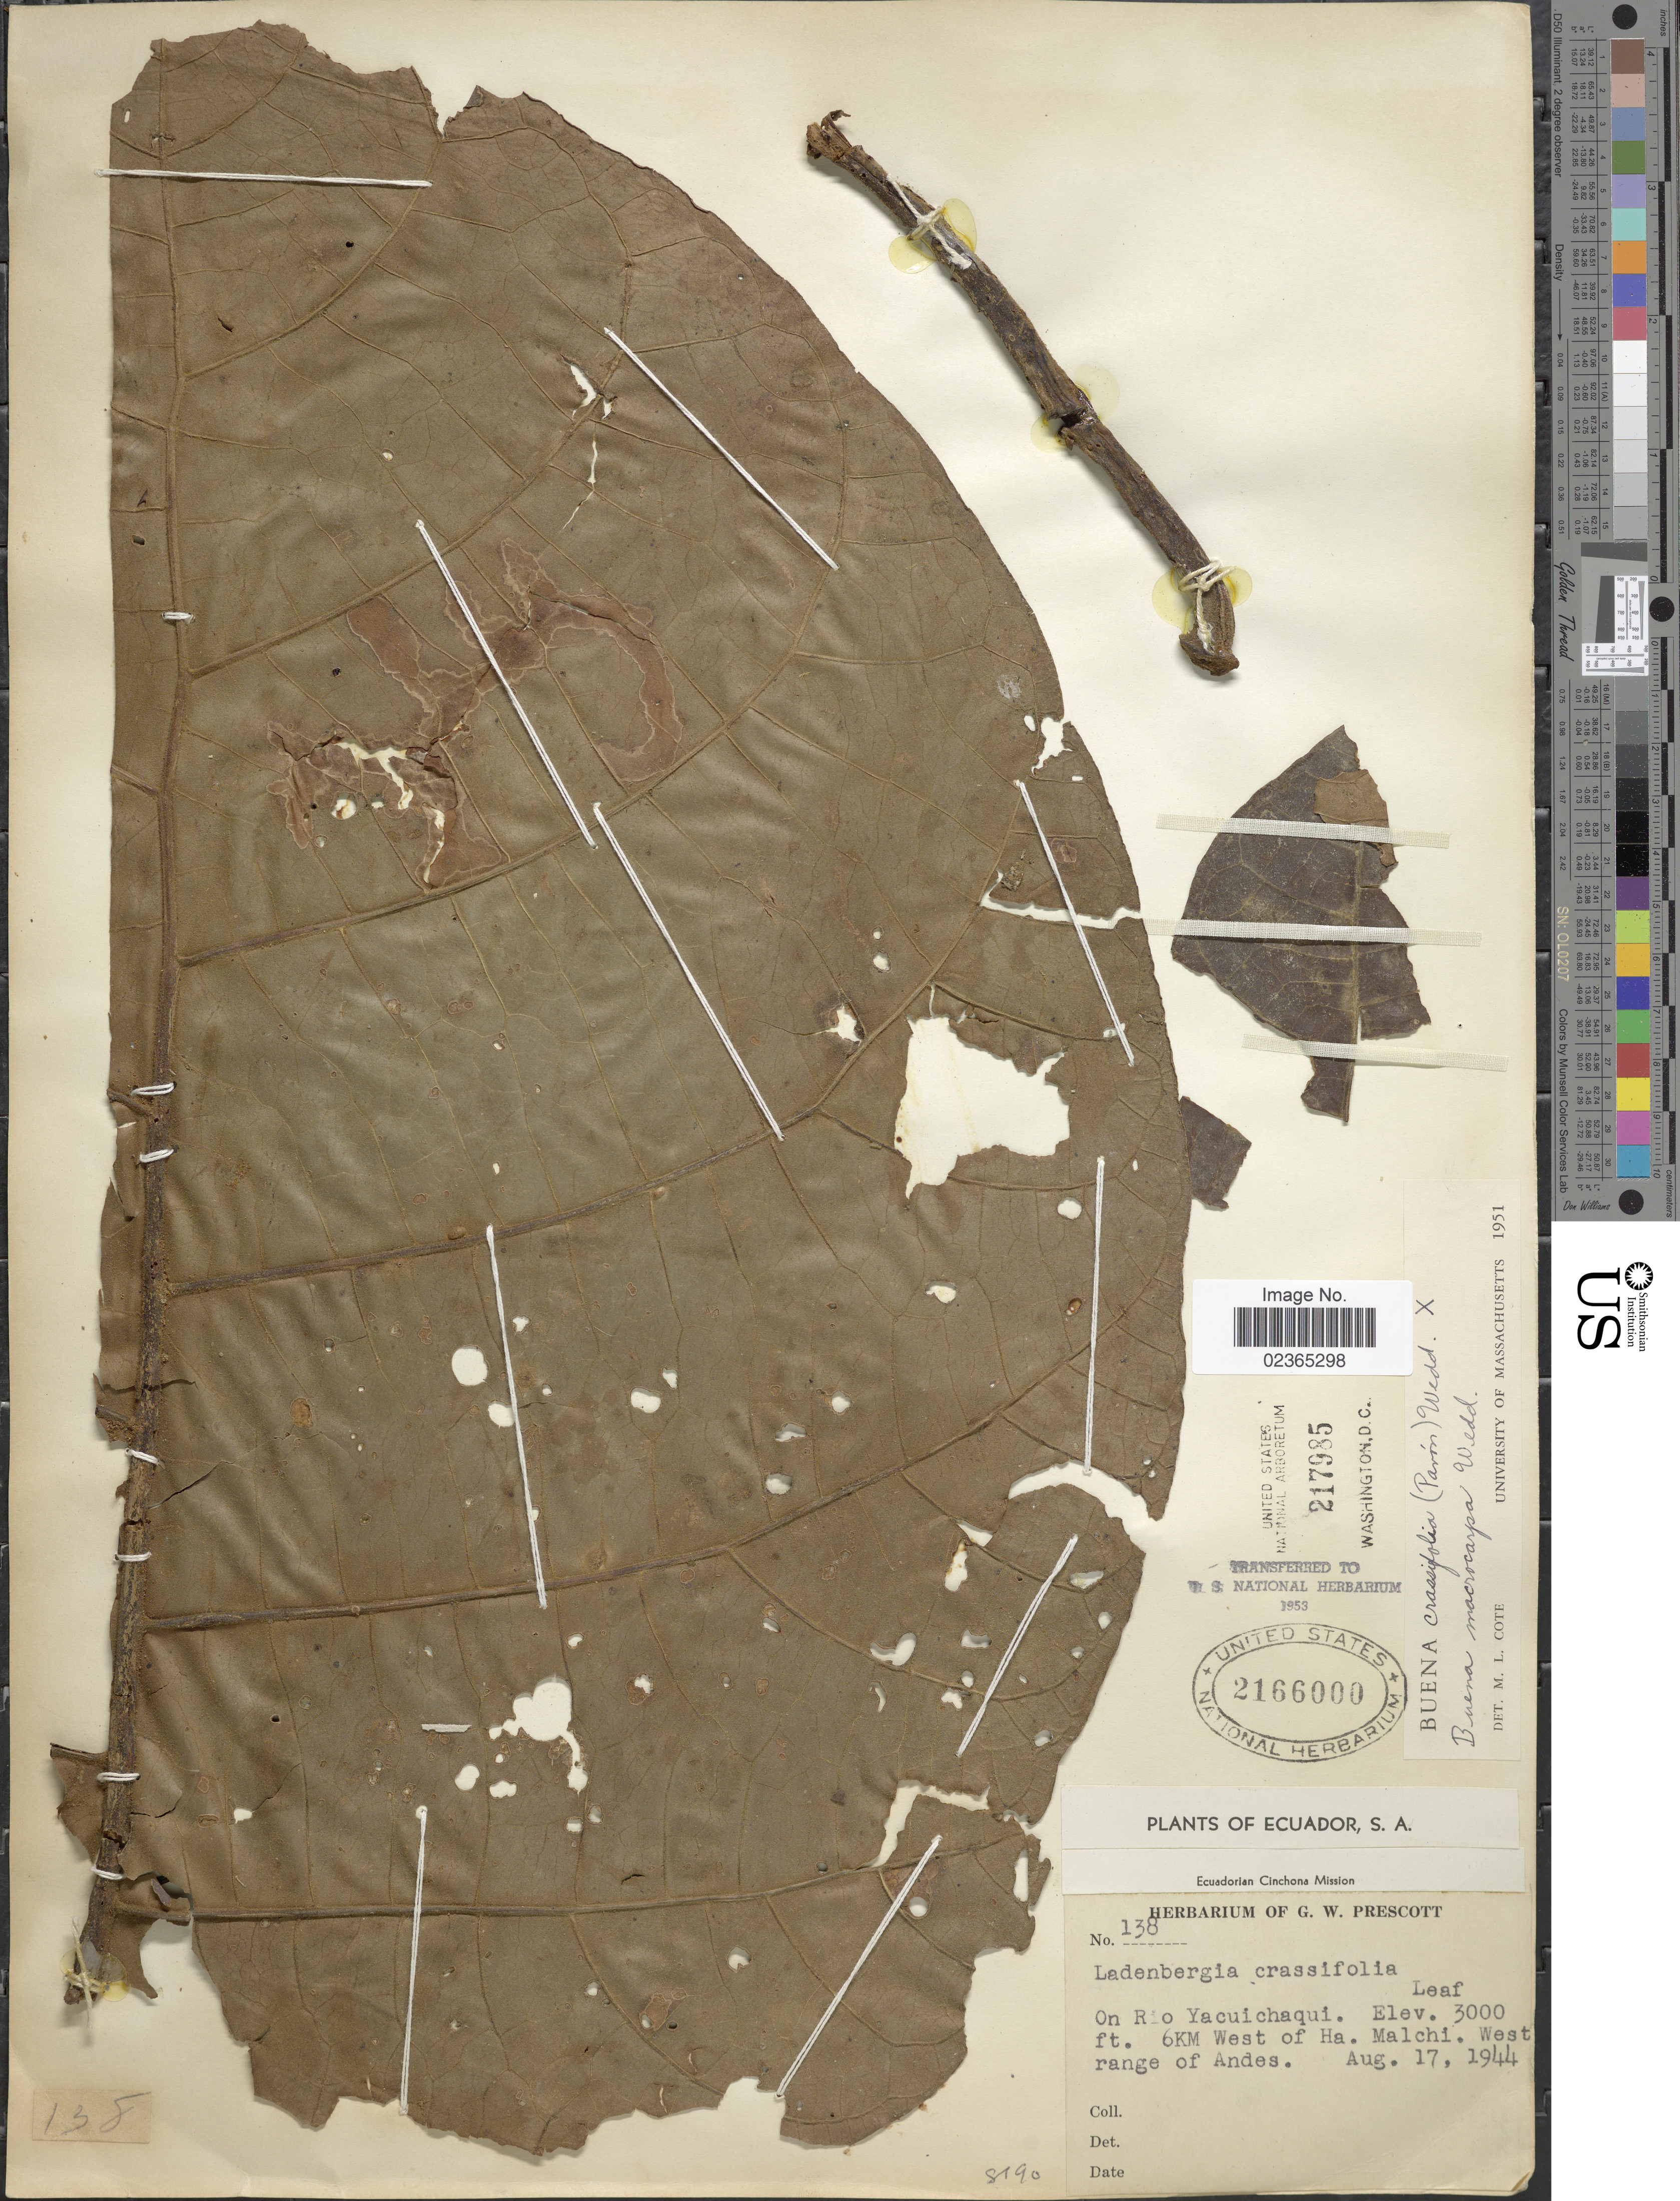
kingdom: Plantae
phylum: Tracheophyta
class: Magnoliopsida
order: Gentianales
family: Rubiaceae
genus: Ladenbergia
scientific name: Ladenbergia crassifolia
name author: (Pav. ex DC.) Standl.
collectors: ex herb. G. W. Prescott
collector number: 138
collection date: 1944-08-17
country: Ecuador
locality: On Rio Yacuichaqui. 6 KM West of Ha. Malchi. West range of Andes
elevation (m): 914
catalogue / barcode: US 2166000